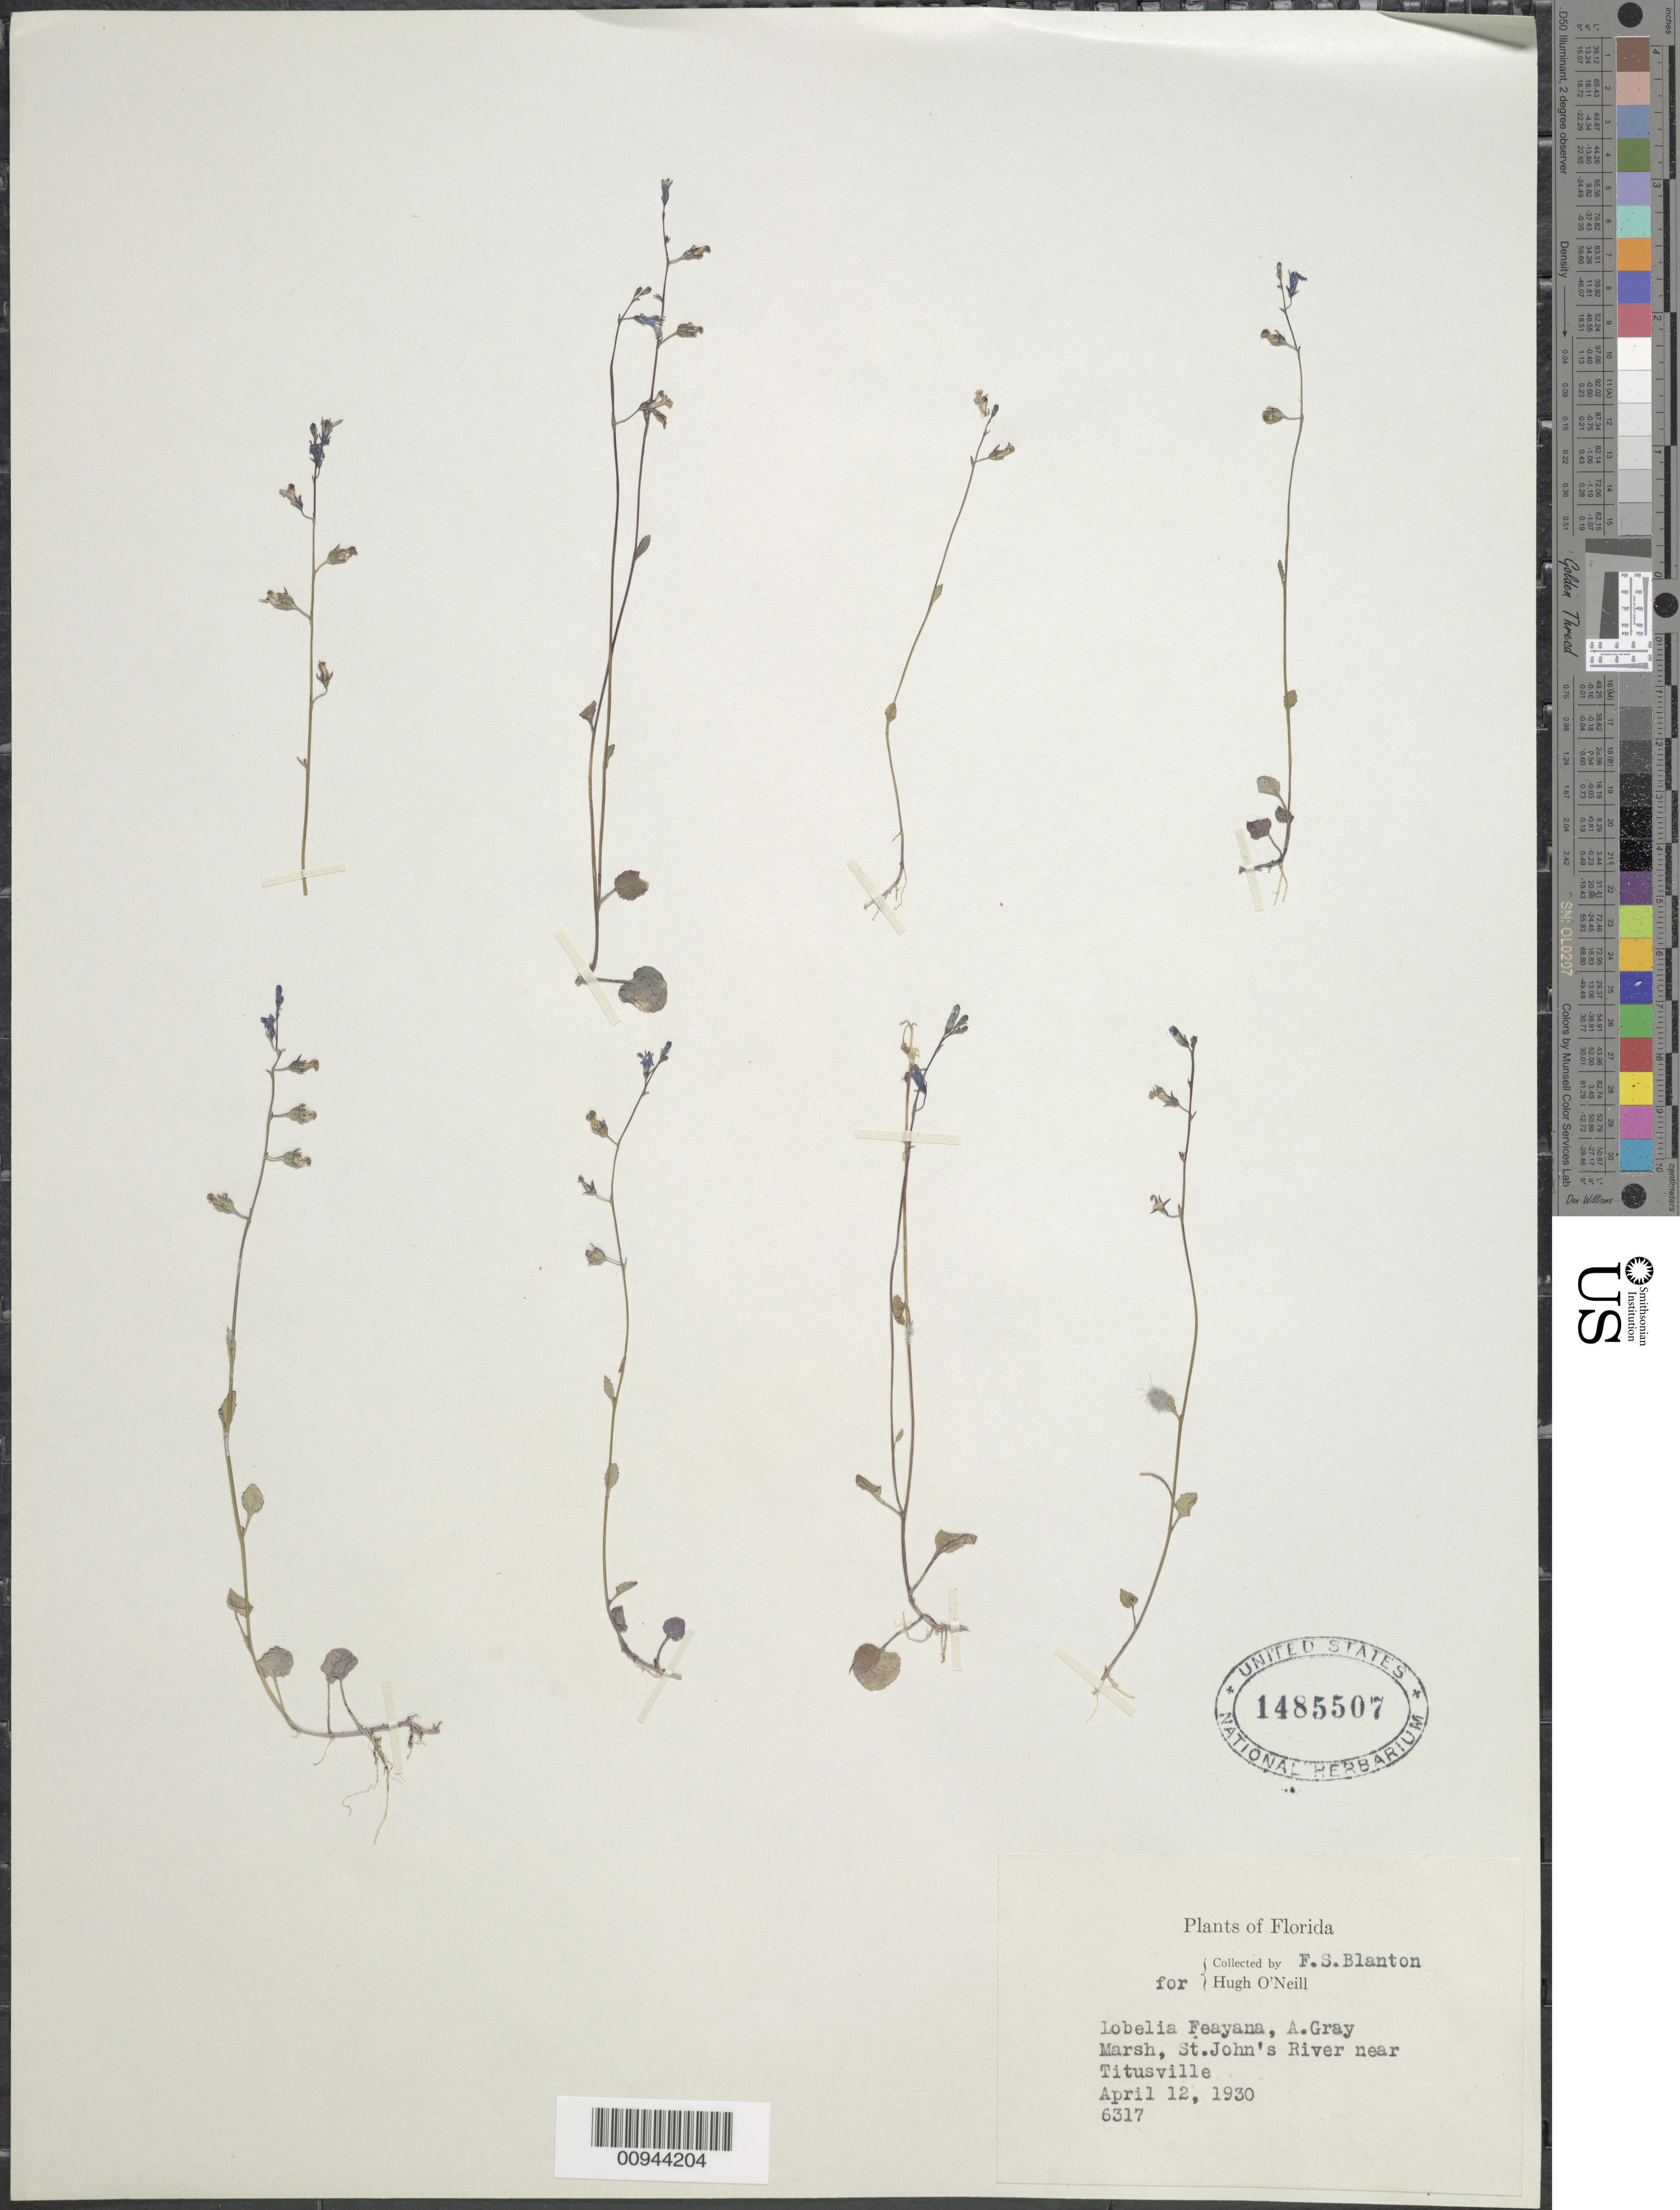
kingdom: Plantae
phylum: Tracheophyta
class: Magnoliopsida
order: Asterales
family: Campanulaceae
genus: Lobelia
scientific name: Lobelia feayana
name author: A. Gray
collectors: F. S. Blanton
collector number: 6317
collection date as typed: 12 Apr 1930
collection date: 1930-04-12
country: United States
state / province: Florida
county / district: Brevard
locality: St. John's River near Titusville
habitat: marsh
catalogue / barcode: US 1485507